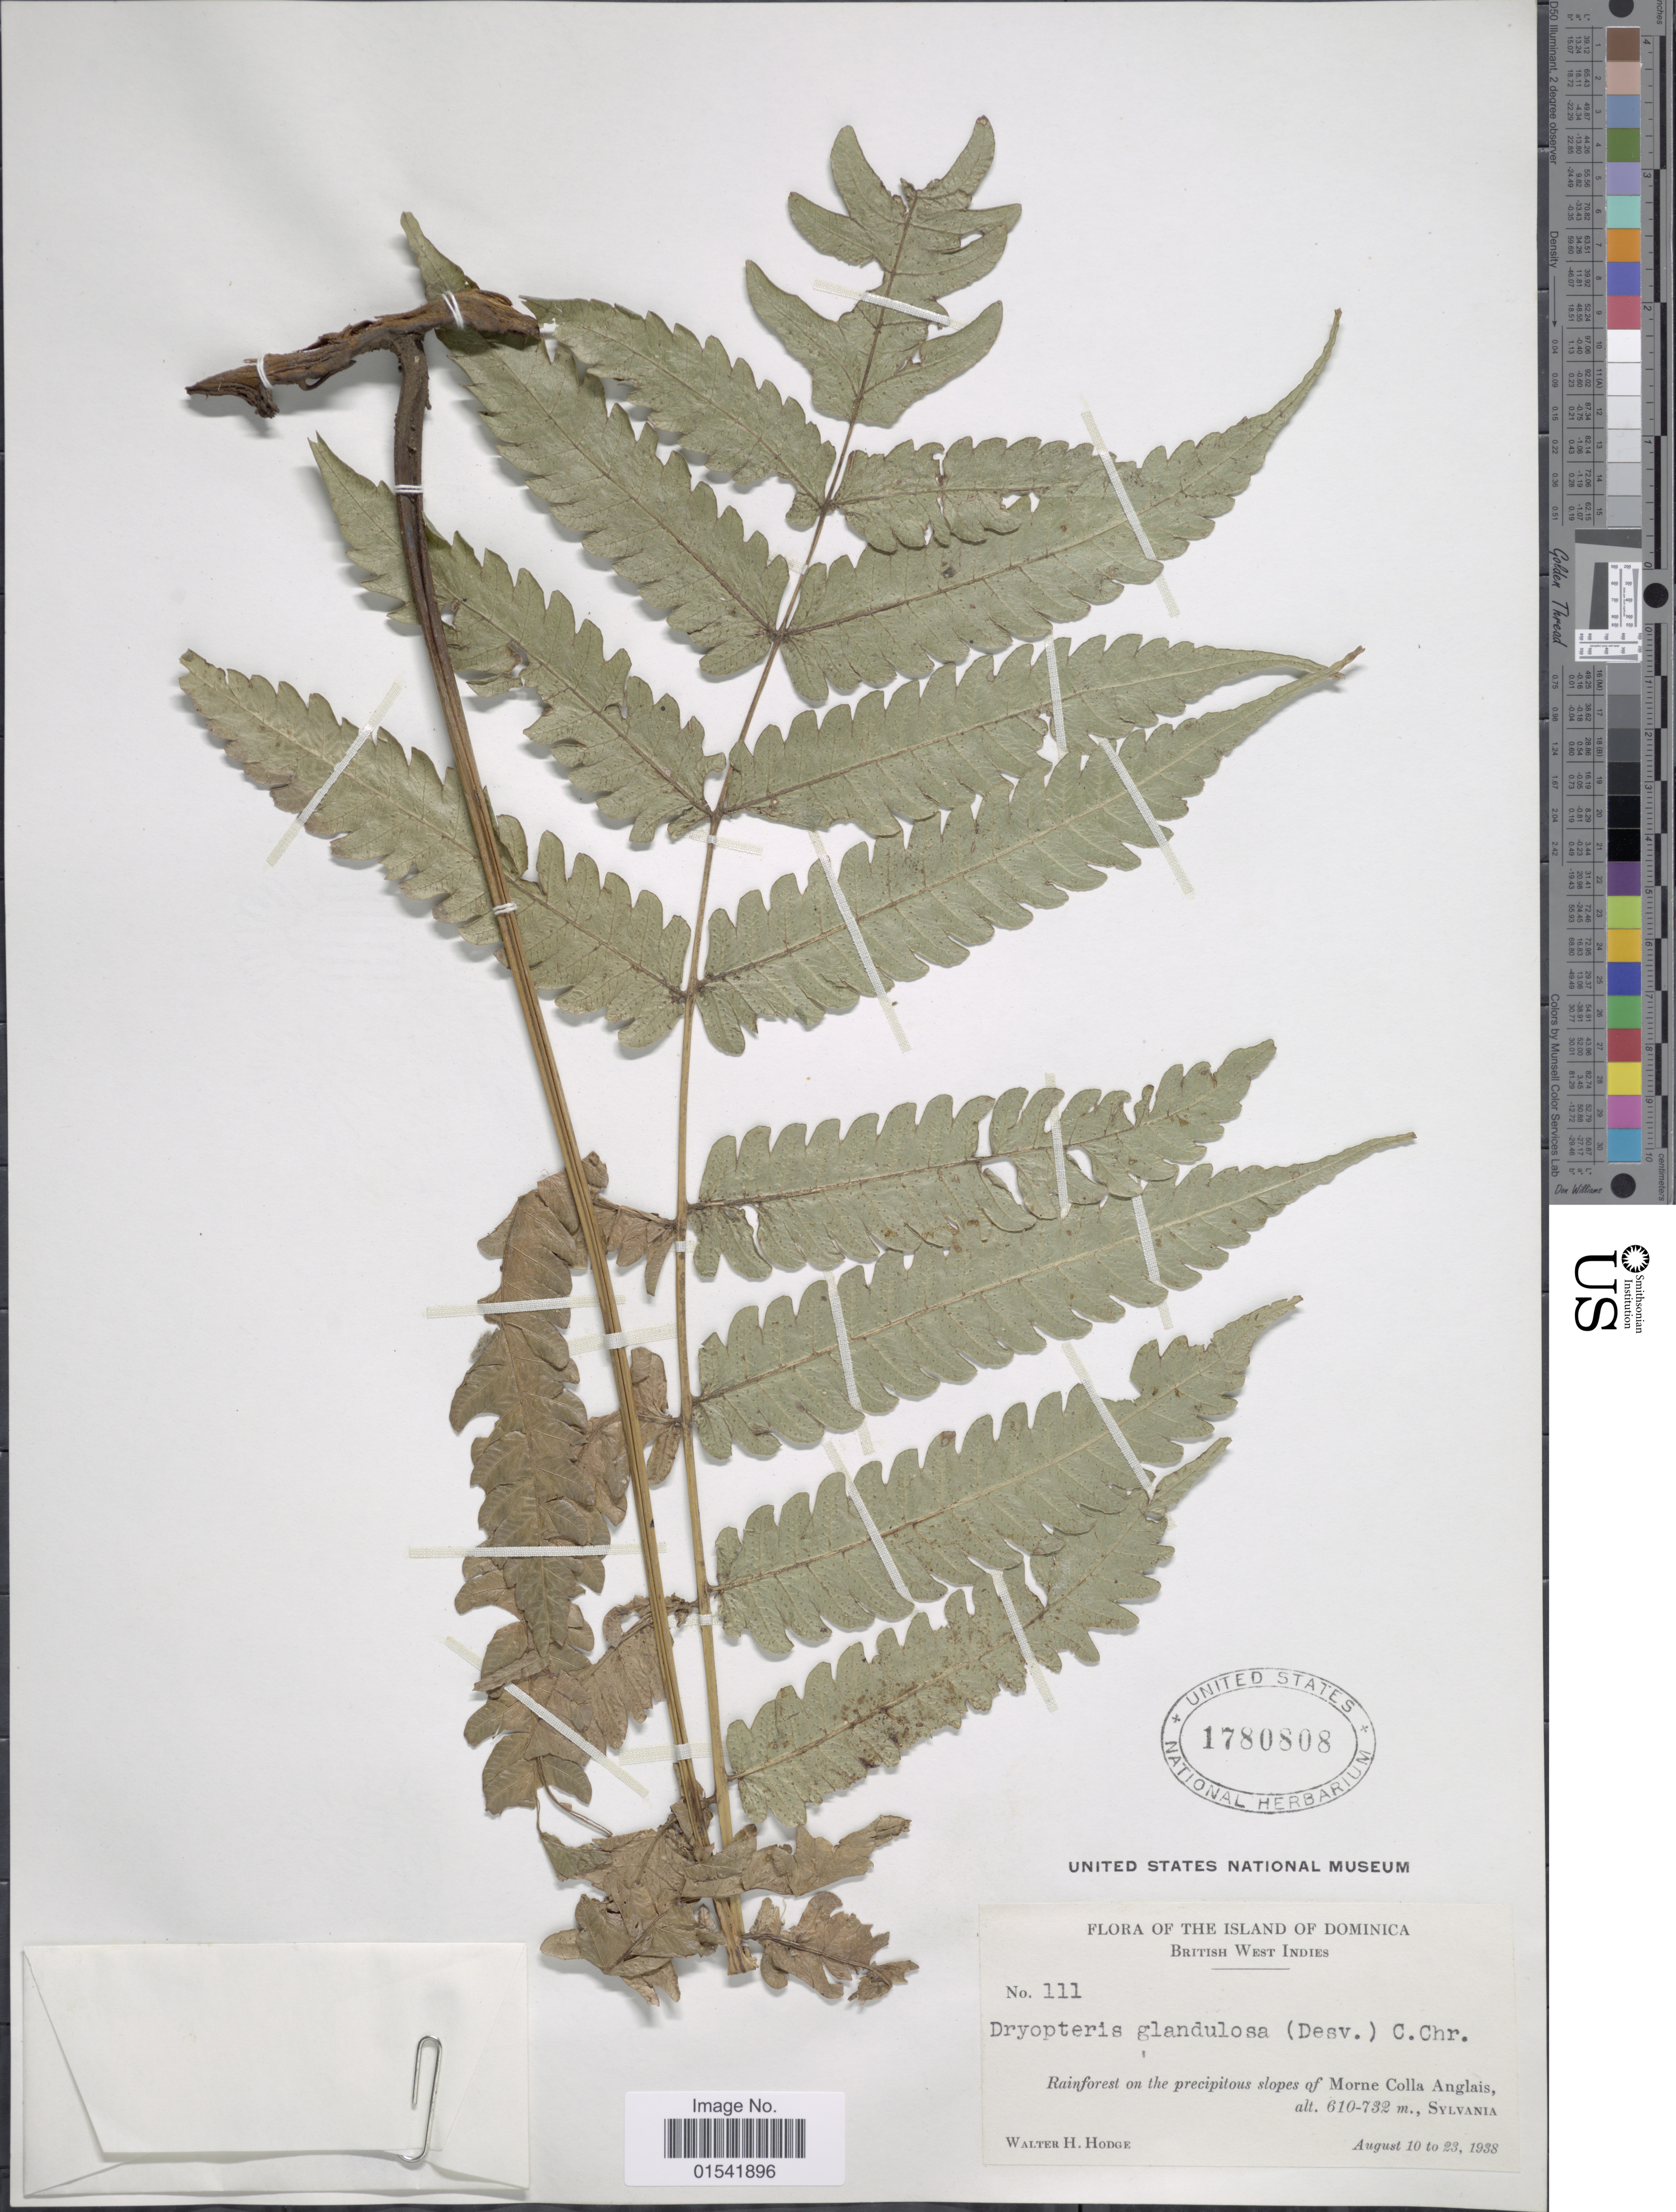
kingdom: Plantae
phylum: Tracheophyta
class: Polypodiopsida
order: Polypodiales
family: Thelypteridaceae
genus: Steiropteris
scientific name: Steiropteris glandulosa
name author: (Hook. f.) Pic. Serm.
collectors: W. Hodge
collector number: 111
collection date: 1938-08-10/1938-08-23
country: Dominica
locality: The Island of Dominica, British West Indies, Rainforest on the precipitous slopes of Morne Colla Anglais, Sylvania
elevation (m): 610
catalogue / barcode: US 1780808